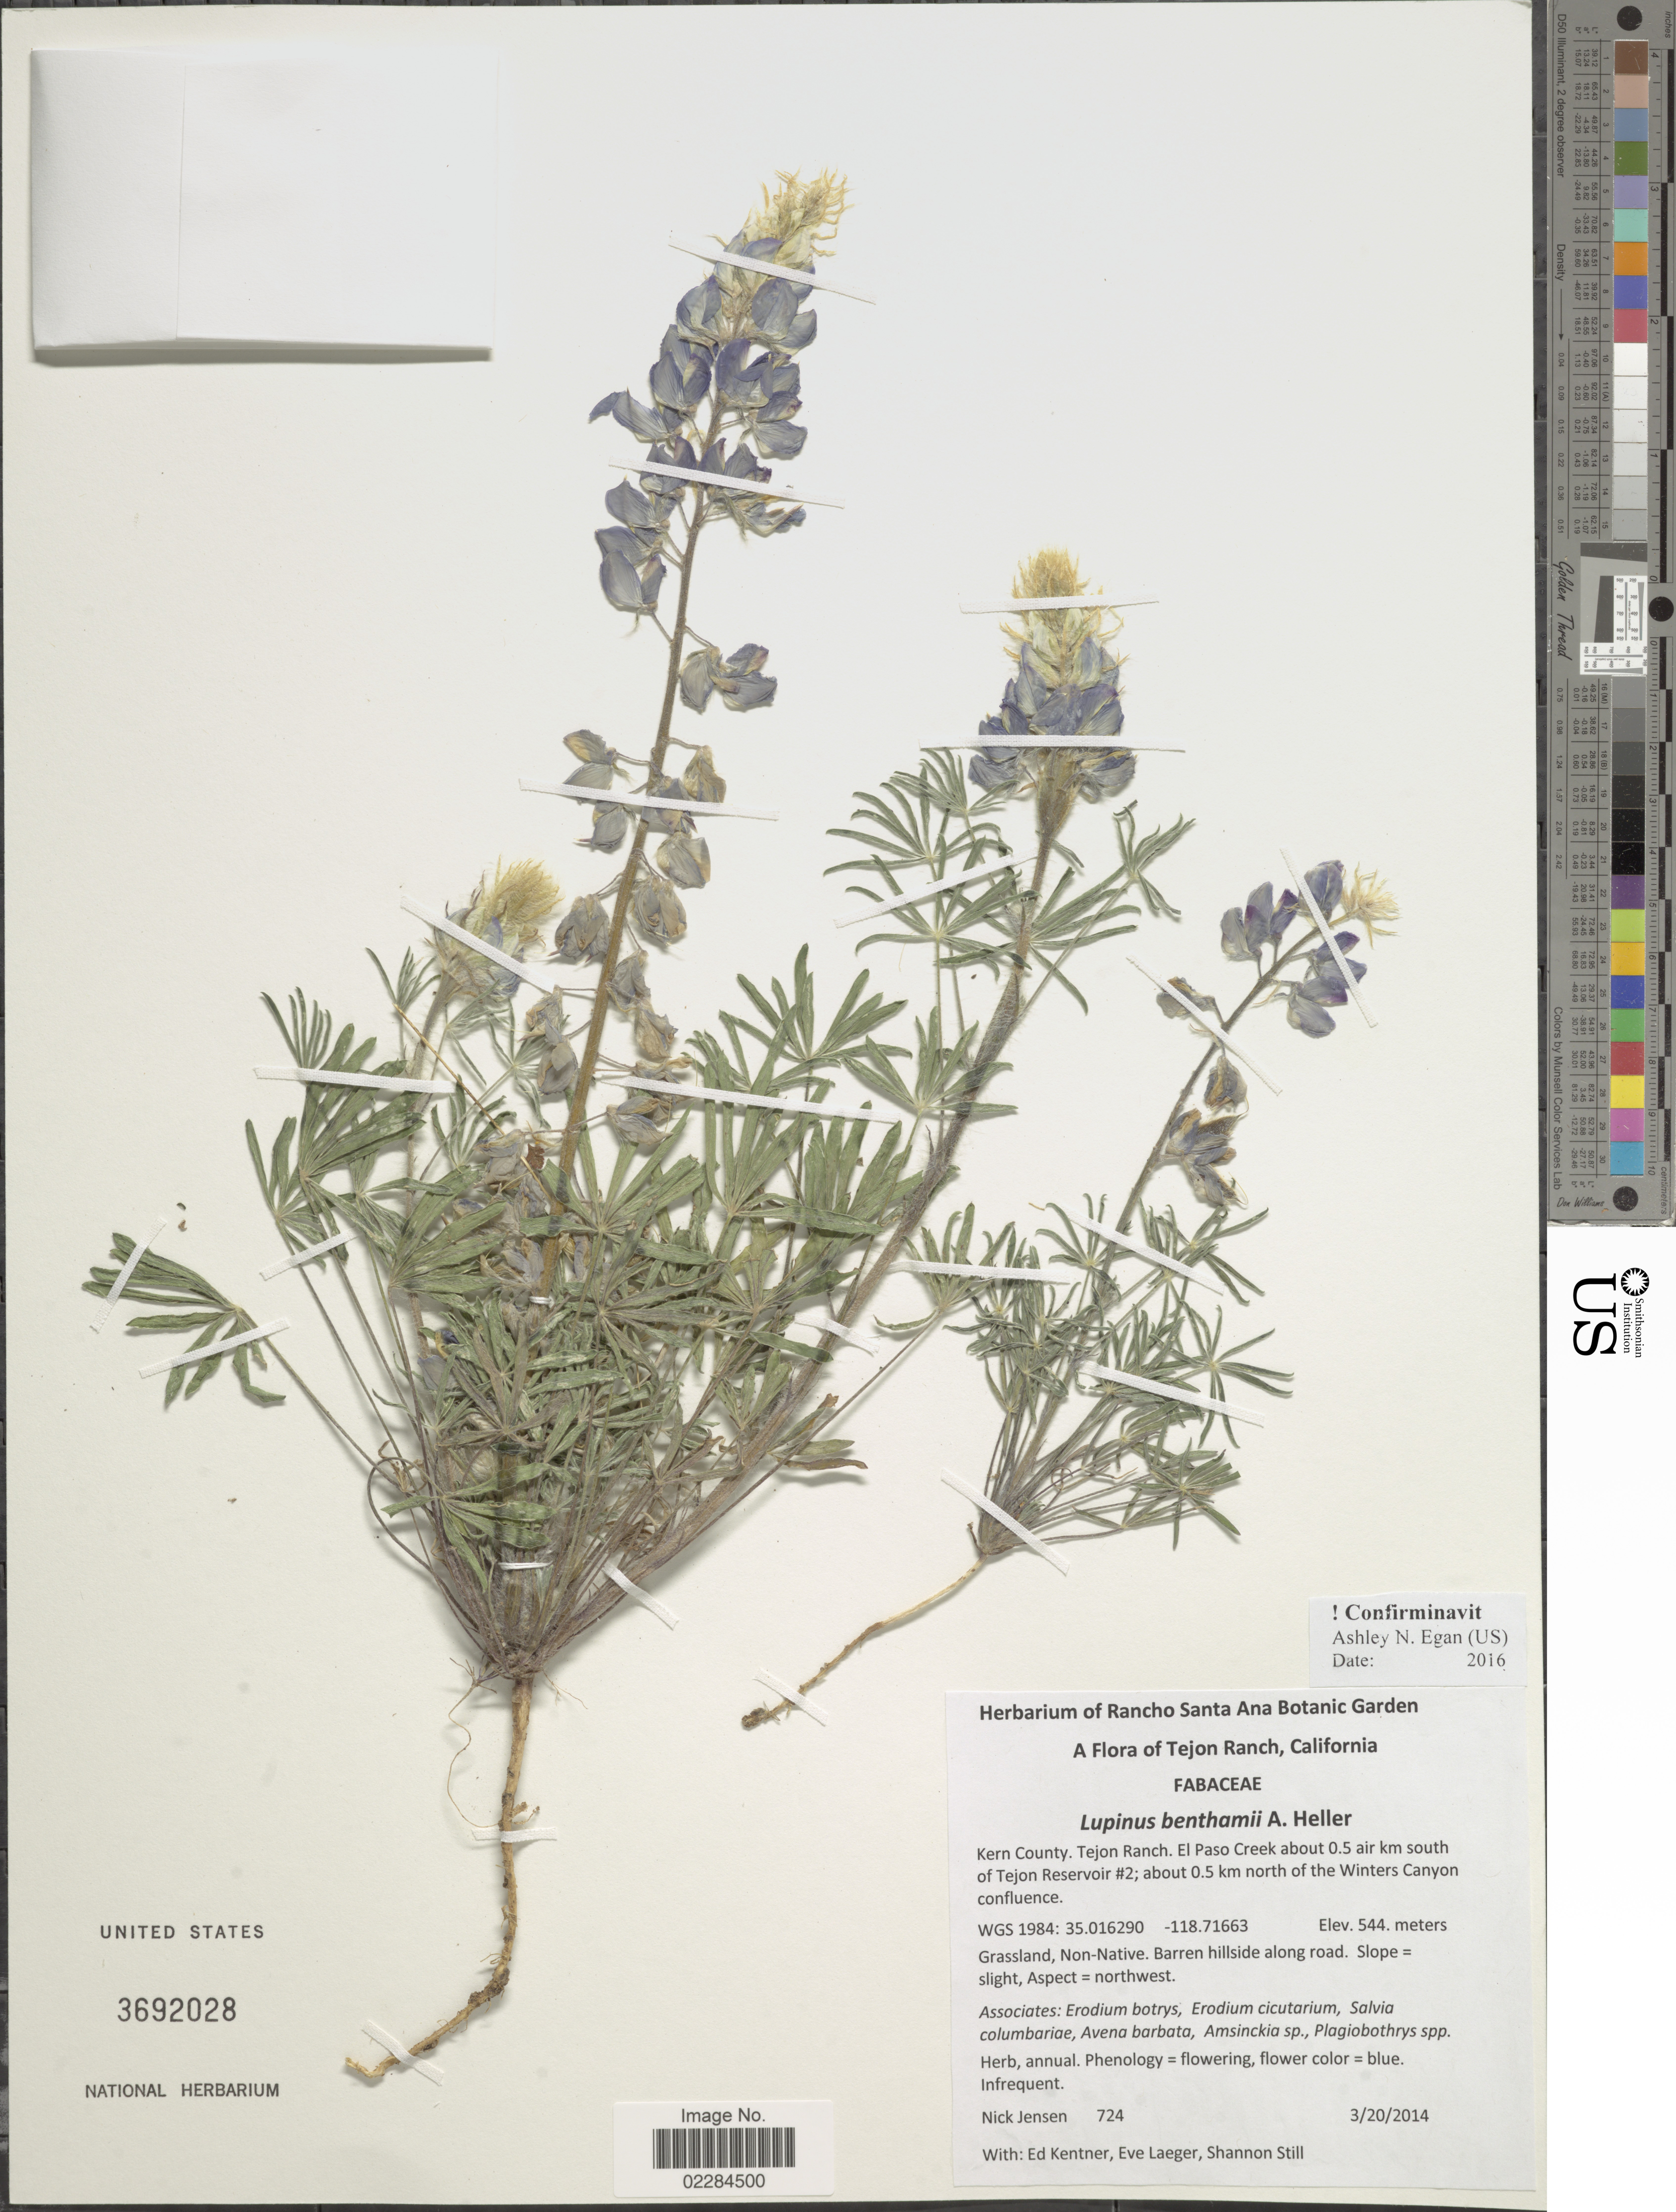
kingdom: Plantae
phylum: Tracheophyta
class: Magnoliopsida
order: Fabales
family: Fabaceae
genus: Lupinus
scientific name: Lupinus benthamii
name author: A. Heller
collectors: N. Jensen, E. Kentner, E. Laeger & S. Still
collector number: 724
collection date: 2014-03-20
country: United States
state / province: California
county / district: Kern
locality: Tejon Ranch. Kern County. El Paso Creek about 0.5 air km south of Tejon Reservoir #2; about 0.5 km north of the Winters Canyon confluence. WGS 1984:35.016290 -118.71663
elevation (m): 544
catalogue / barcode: US 3692028